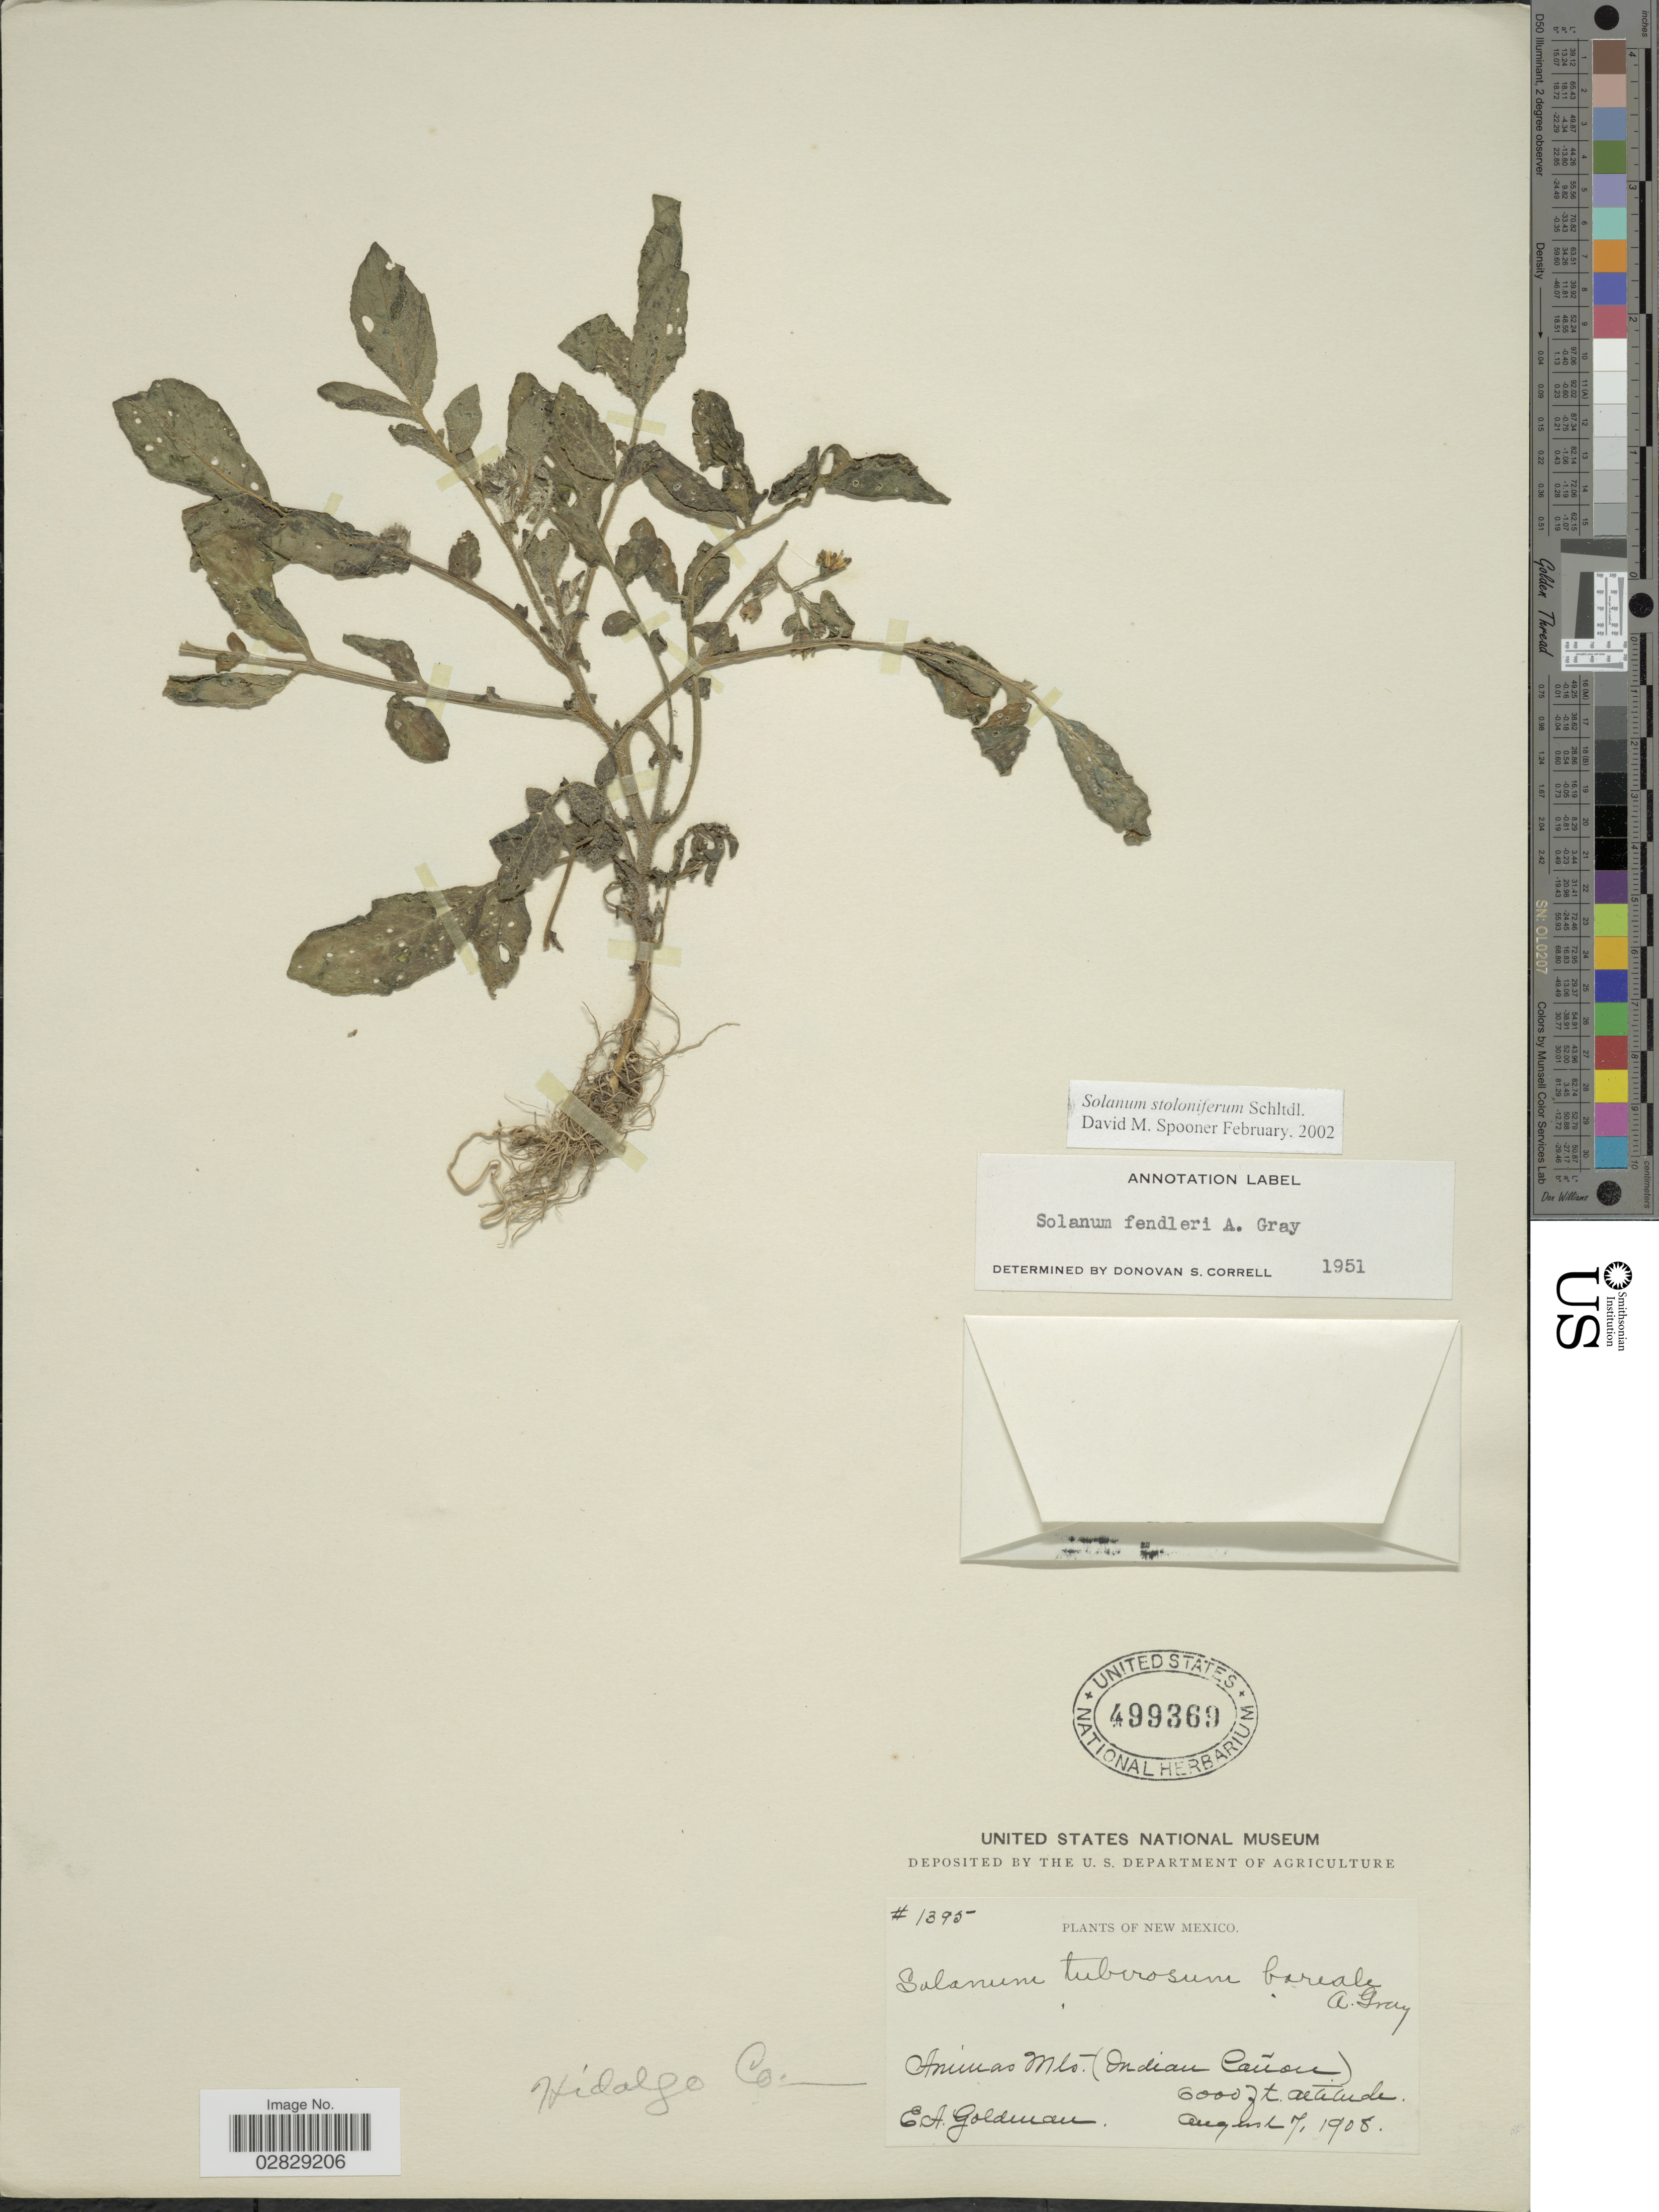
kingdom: Plantae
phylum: Tracheophyta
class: Magnoliopsida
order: Solanales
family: Solanaceae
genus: Solanum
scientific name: Solanum stoloniferum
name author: Schltdl.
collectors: E. A. Goldman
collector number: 1395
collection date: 1908-08-07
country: United States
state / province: New Mexico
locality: Hidalgo Co. Animas Mts. (Indian Cañon).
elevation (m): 1829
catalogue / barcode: US 499369